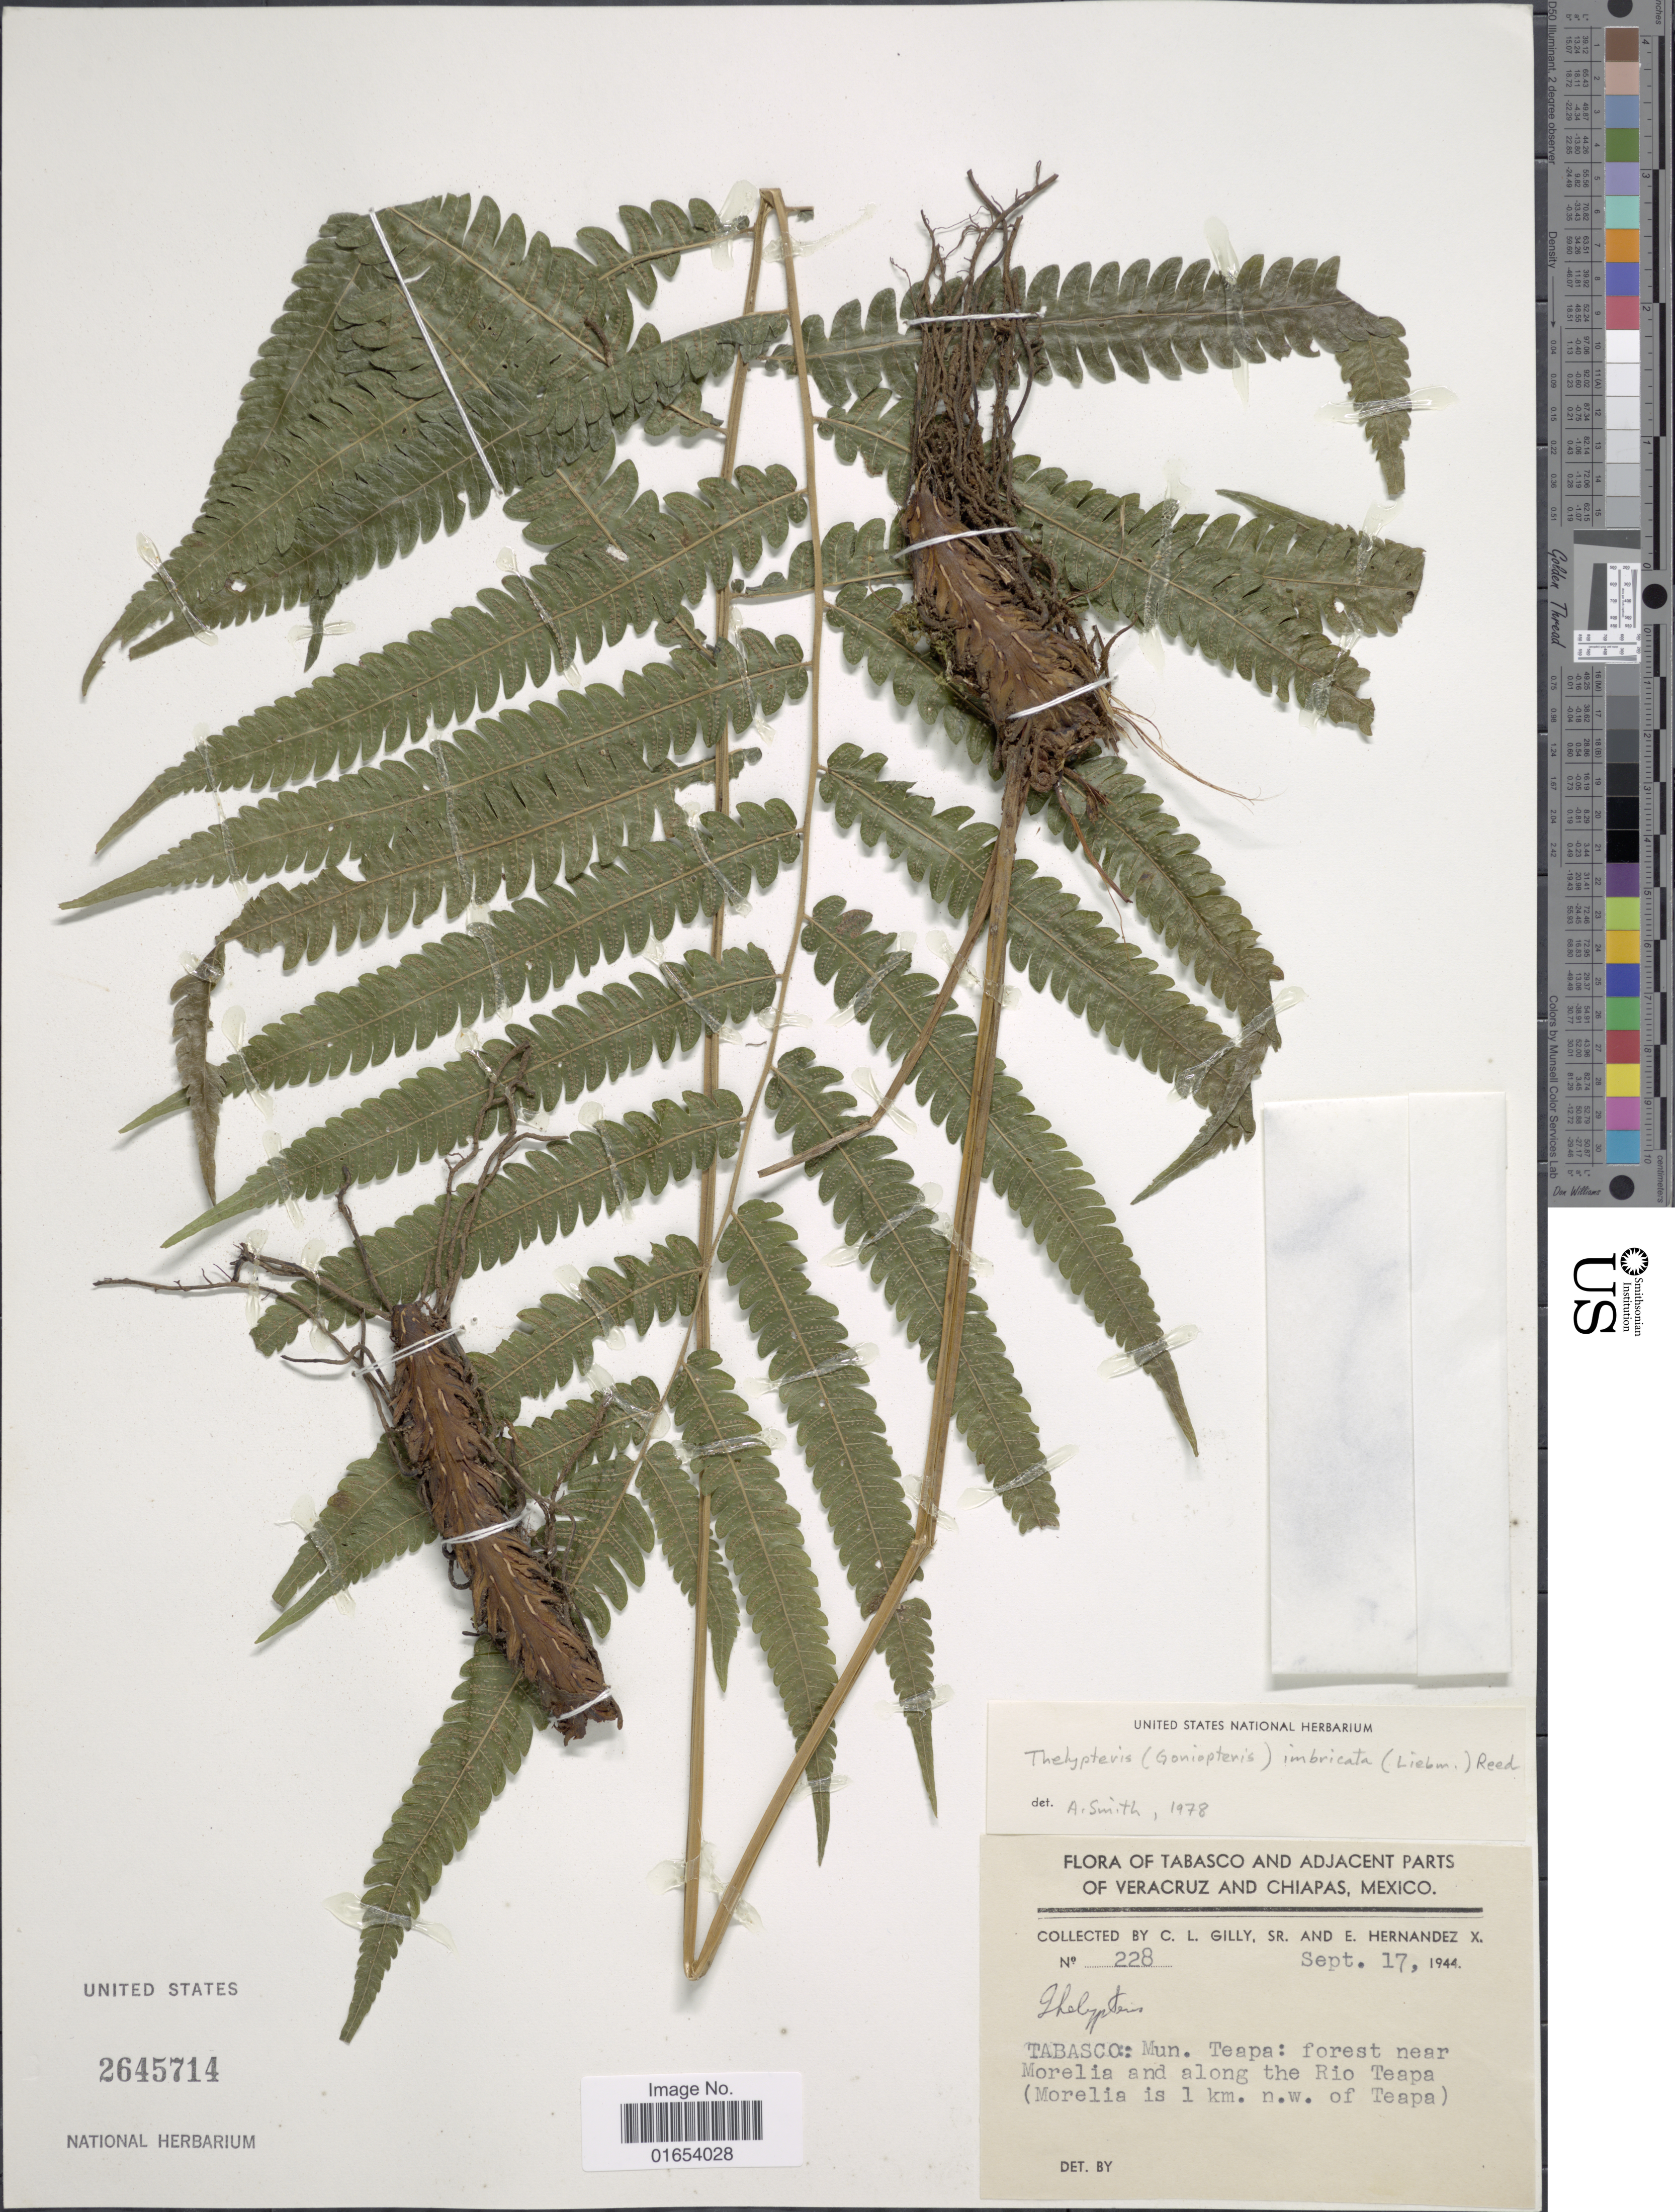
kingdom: Plantae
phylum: Tracheophyta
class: Polypodiopsida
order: Polypodiales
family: Thelypteridaceae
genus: Goniopteris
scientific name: Goniopteris imbricata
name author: (Liebm.) Á. Löve & D. Löve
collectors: C. Gilly & E. Hernandez X.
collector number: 228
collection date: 1944-09-17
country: Mexico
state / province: Tabasco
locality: Tabasco: Mun. Teapa: forest near Morelia and along the Rio Teapa (Morelia is 1 km. n.w. of Teapa)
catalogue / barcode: US 2645714